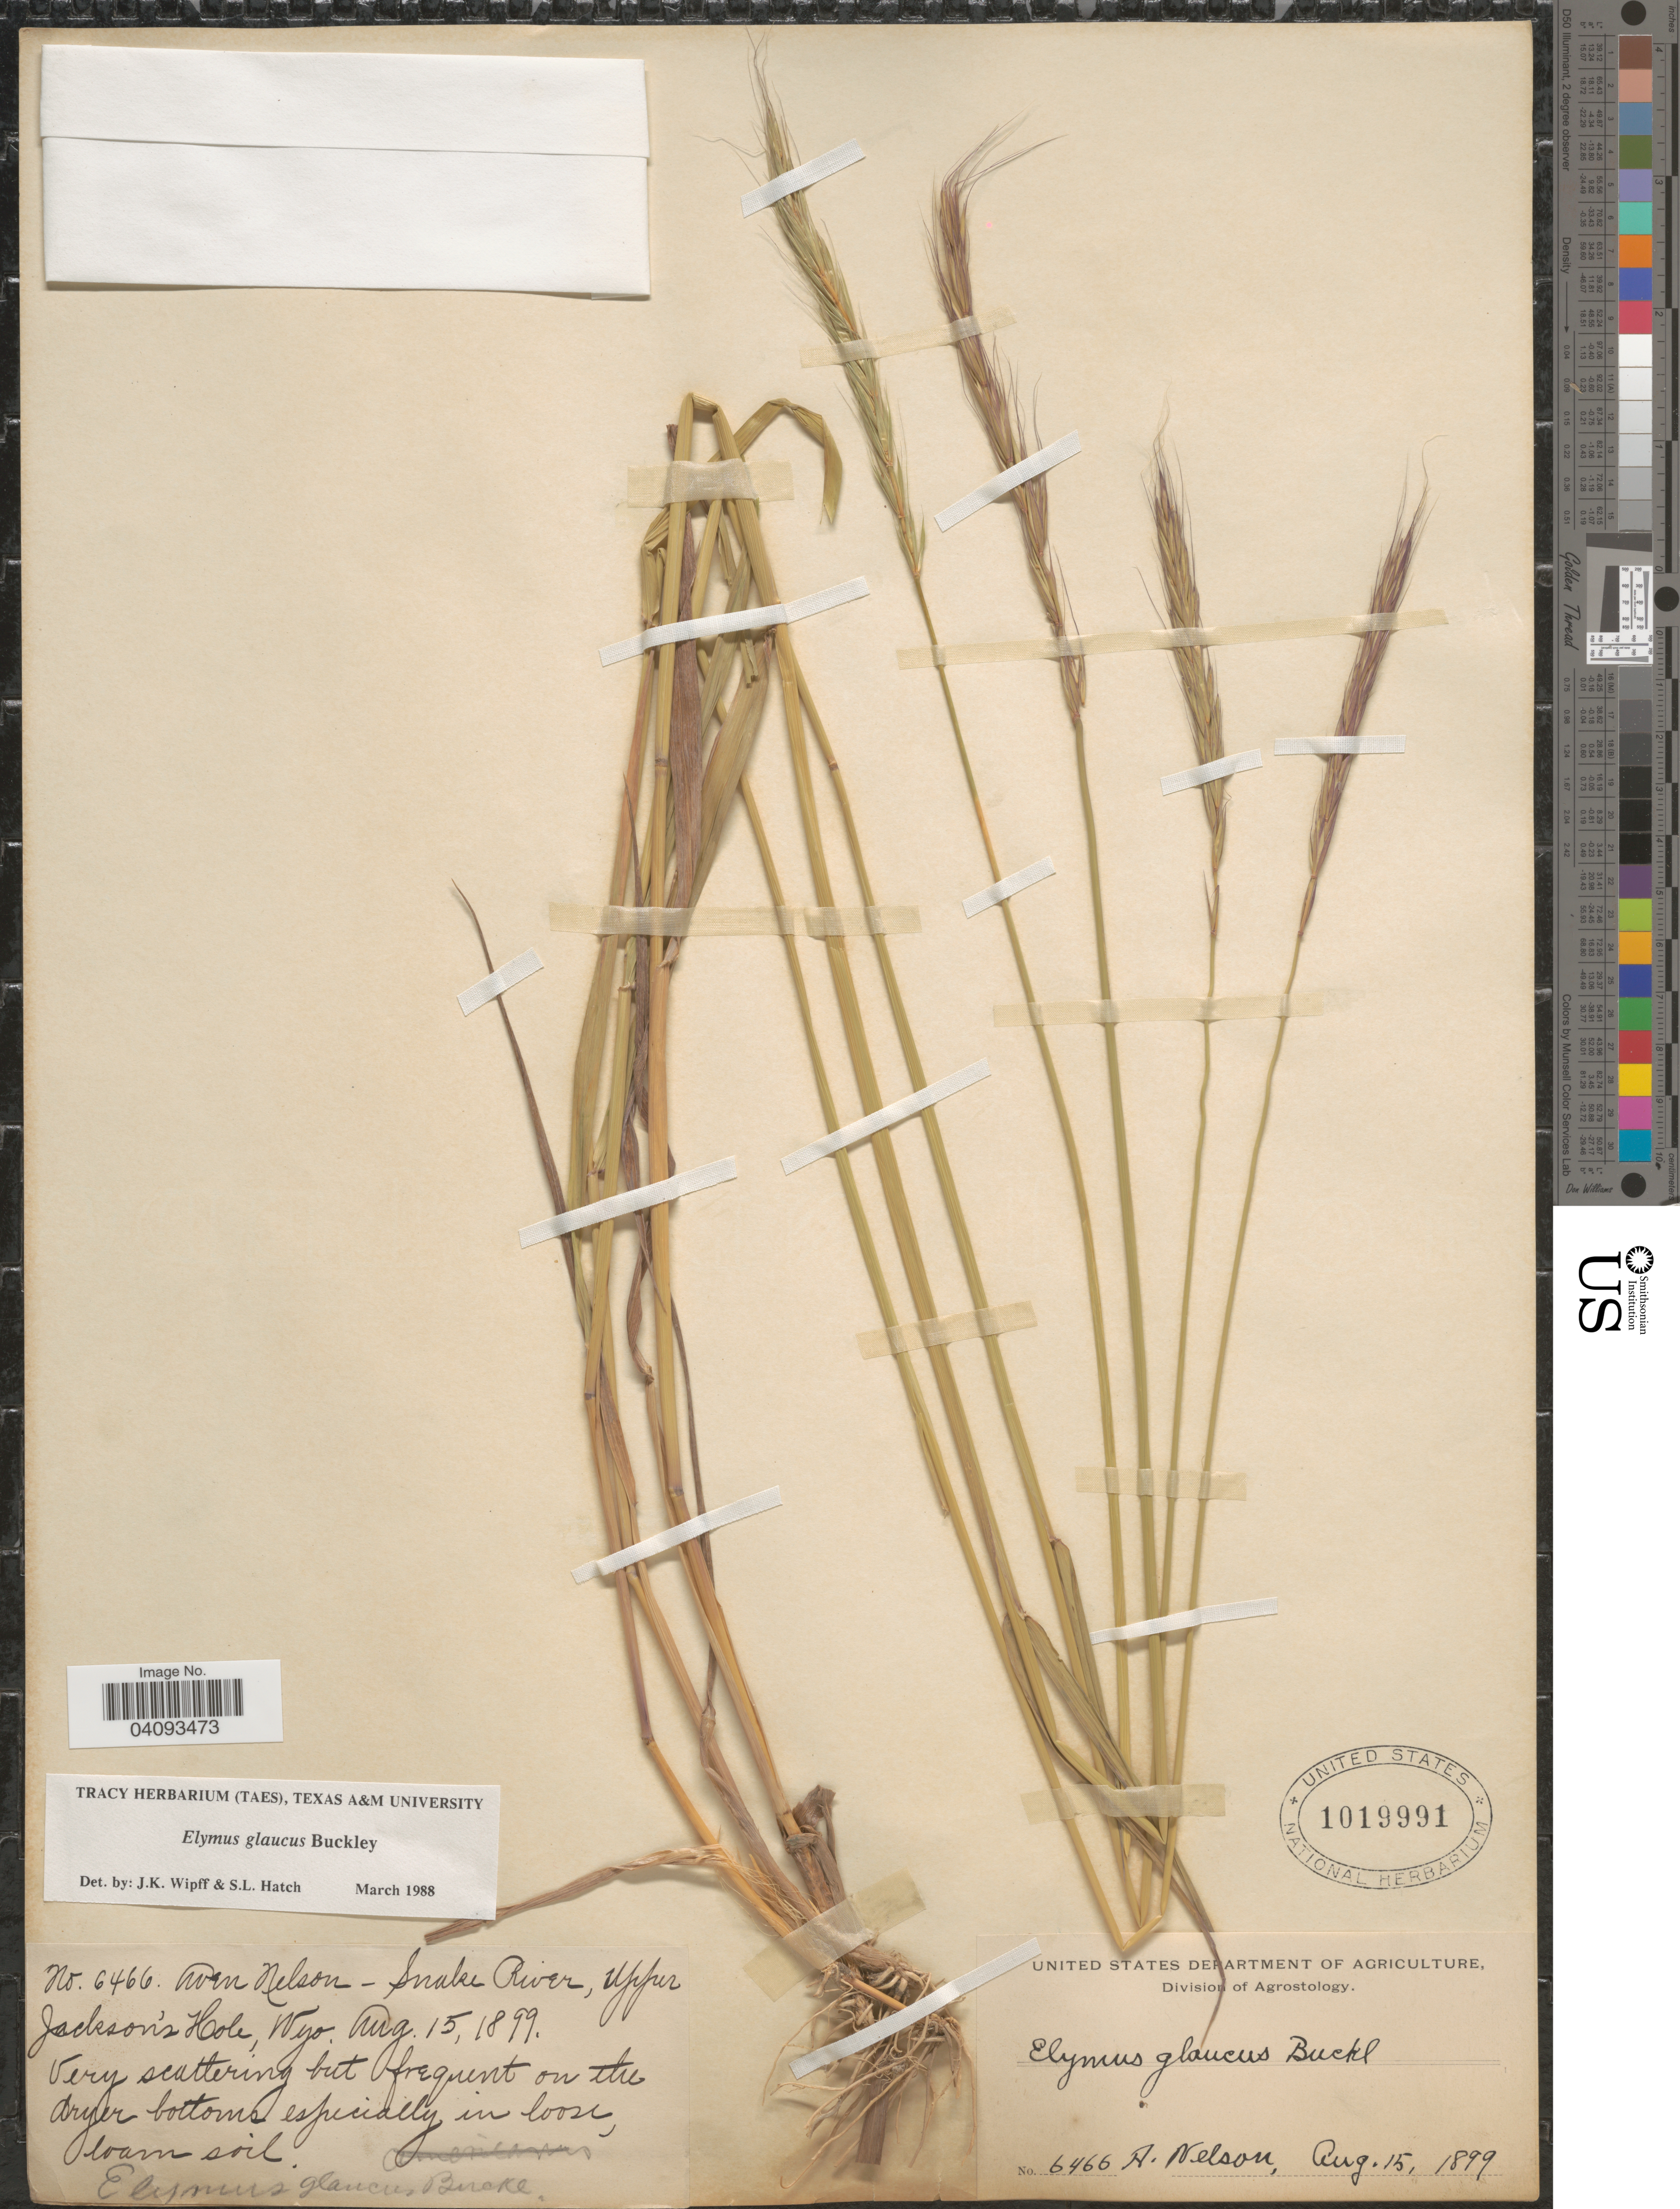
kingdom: Plantae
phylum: Tracheophyta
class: Liliopsida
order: Poales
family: Poaceae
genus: Elymus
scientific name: Elymus glaucus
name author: Buckley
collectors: A. Nelson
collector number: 6466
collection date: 1899-08-15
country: United States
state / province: Wyoming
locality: Snake River, upper Jackson's Hole.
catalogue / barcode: US 1019991